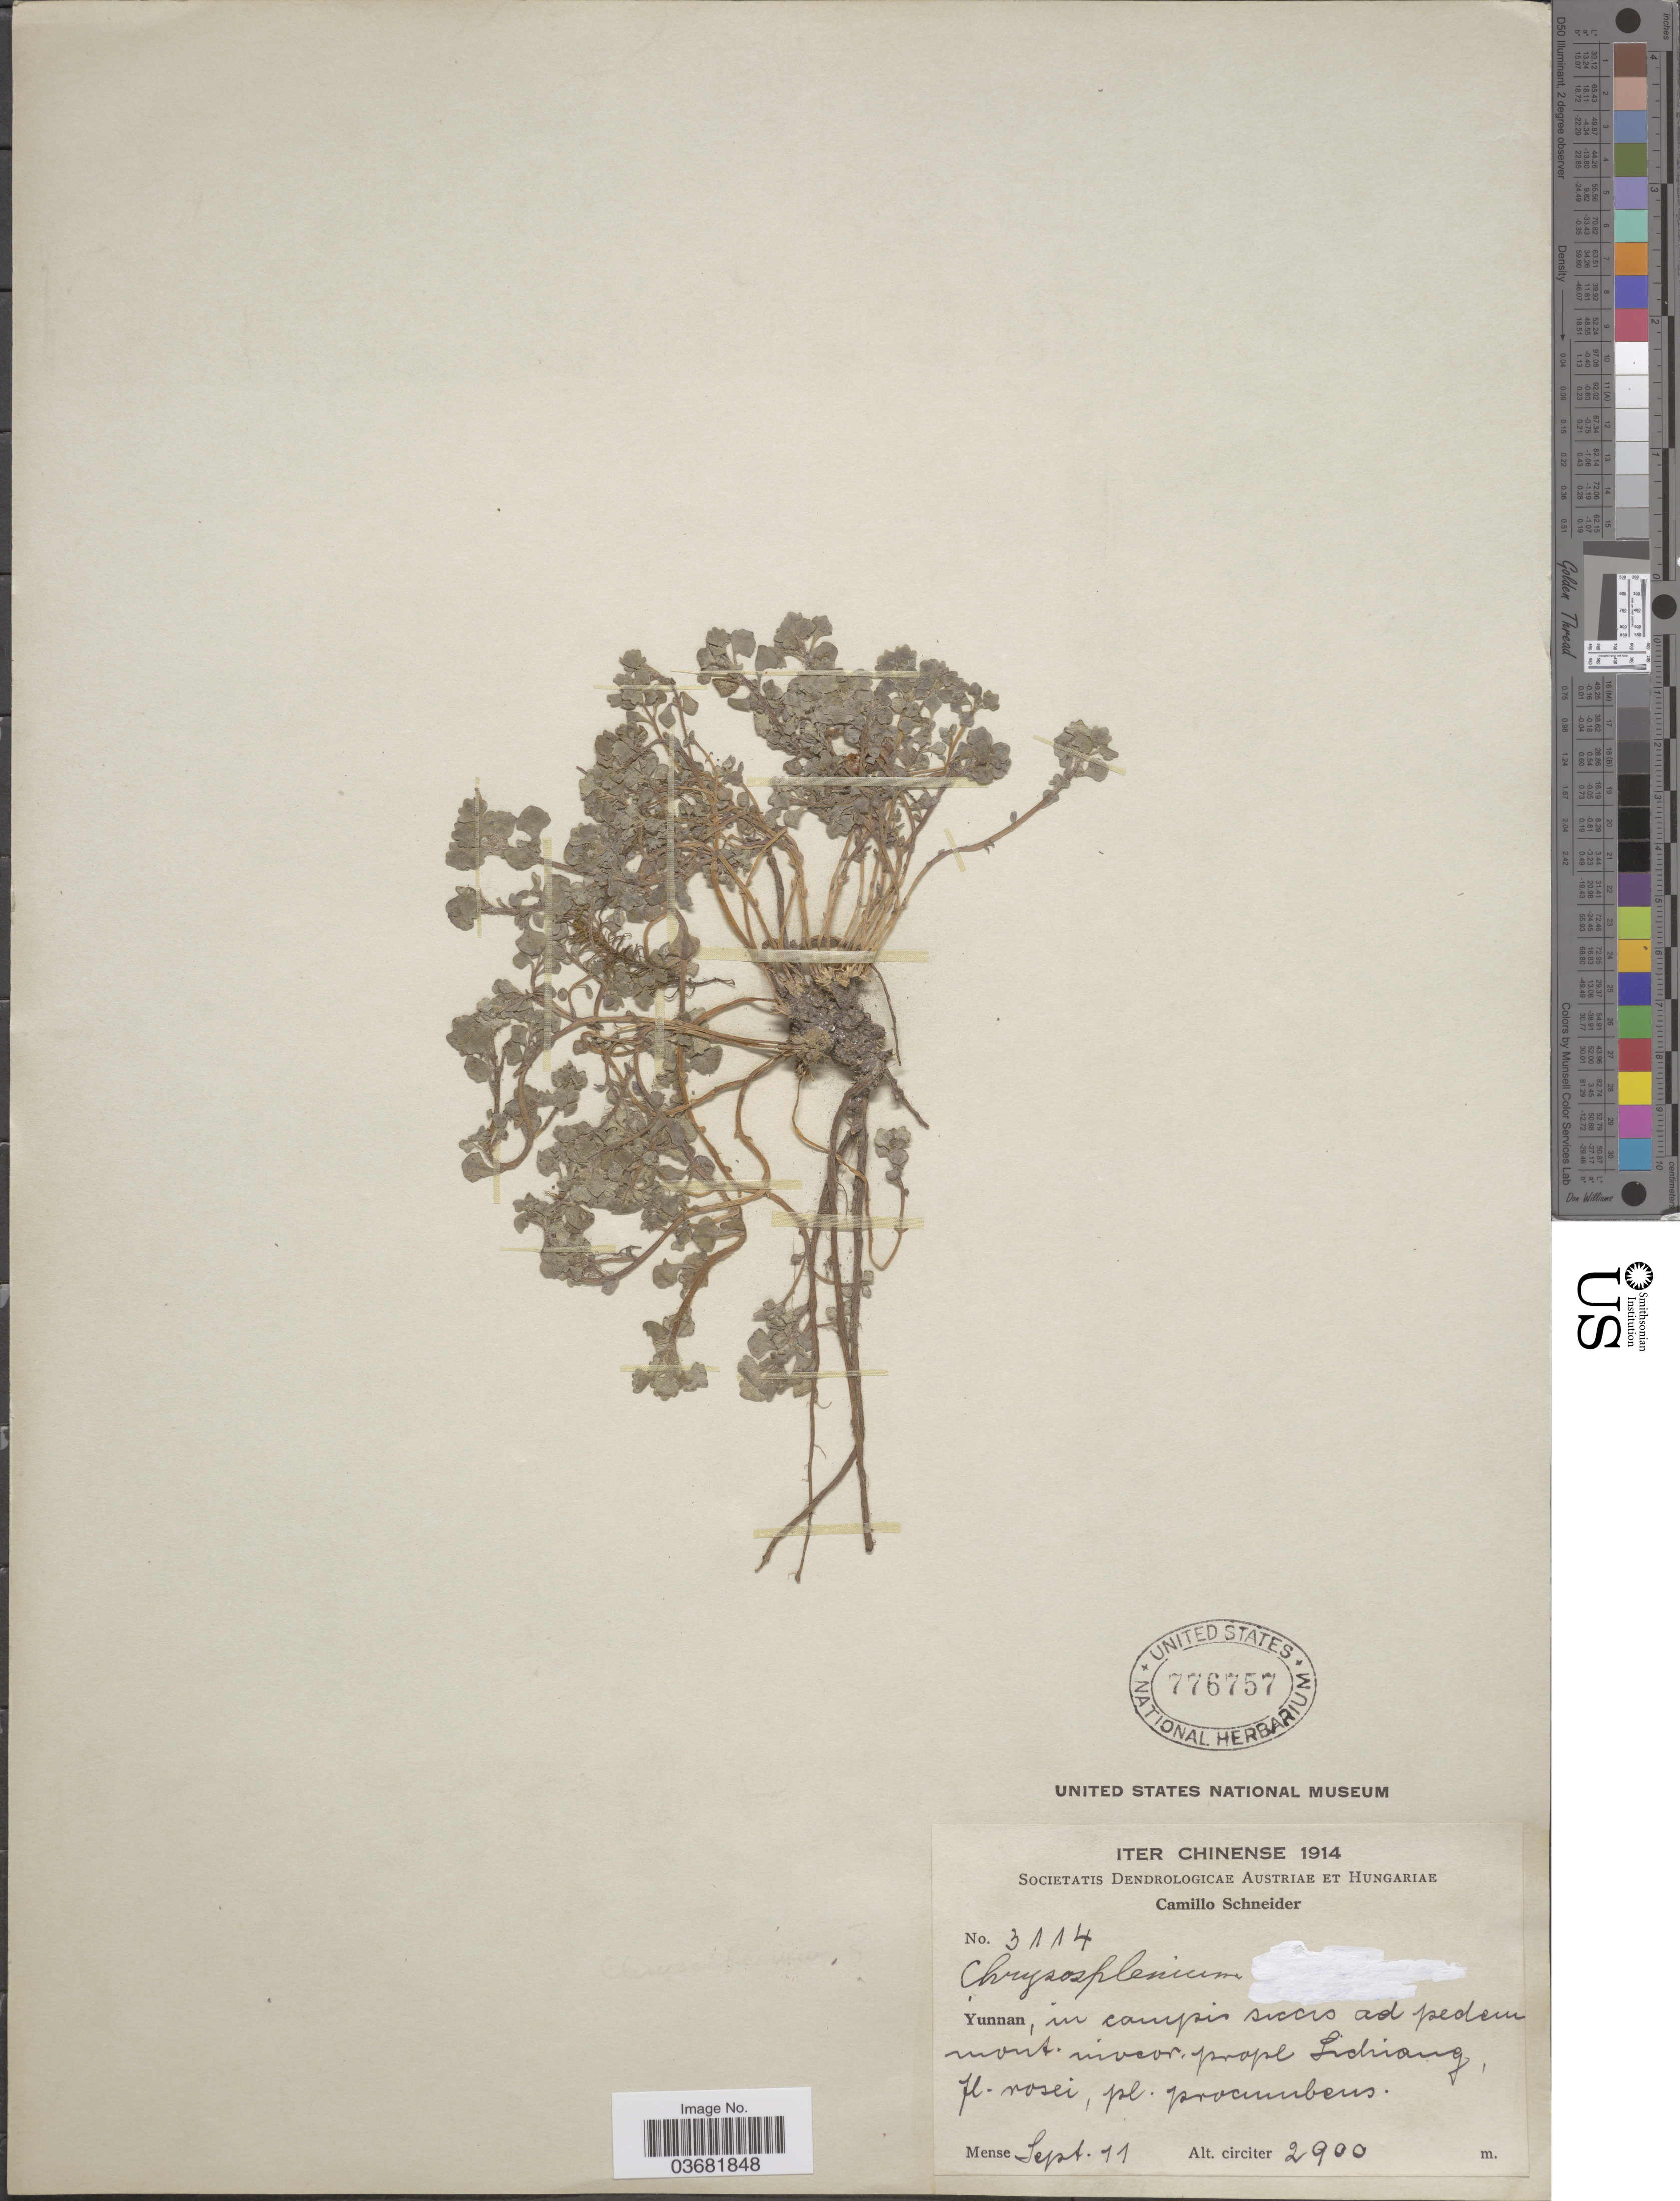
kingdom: Plantae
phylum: Tracheophyta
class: Magnoliopsida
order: Saxifragales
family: Saxifragaceae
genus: Chrysosplenium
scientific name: Chrysosplenium sp.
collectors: C. K. Schneider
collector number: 3114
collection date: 1914-09-11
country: China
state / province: Yunnan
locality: Iter Chinense 1914. In campis siccis ad pedem mont. [illegible text] Prope Lichiang.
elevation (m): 2900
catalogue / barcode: US 776757